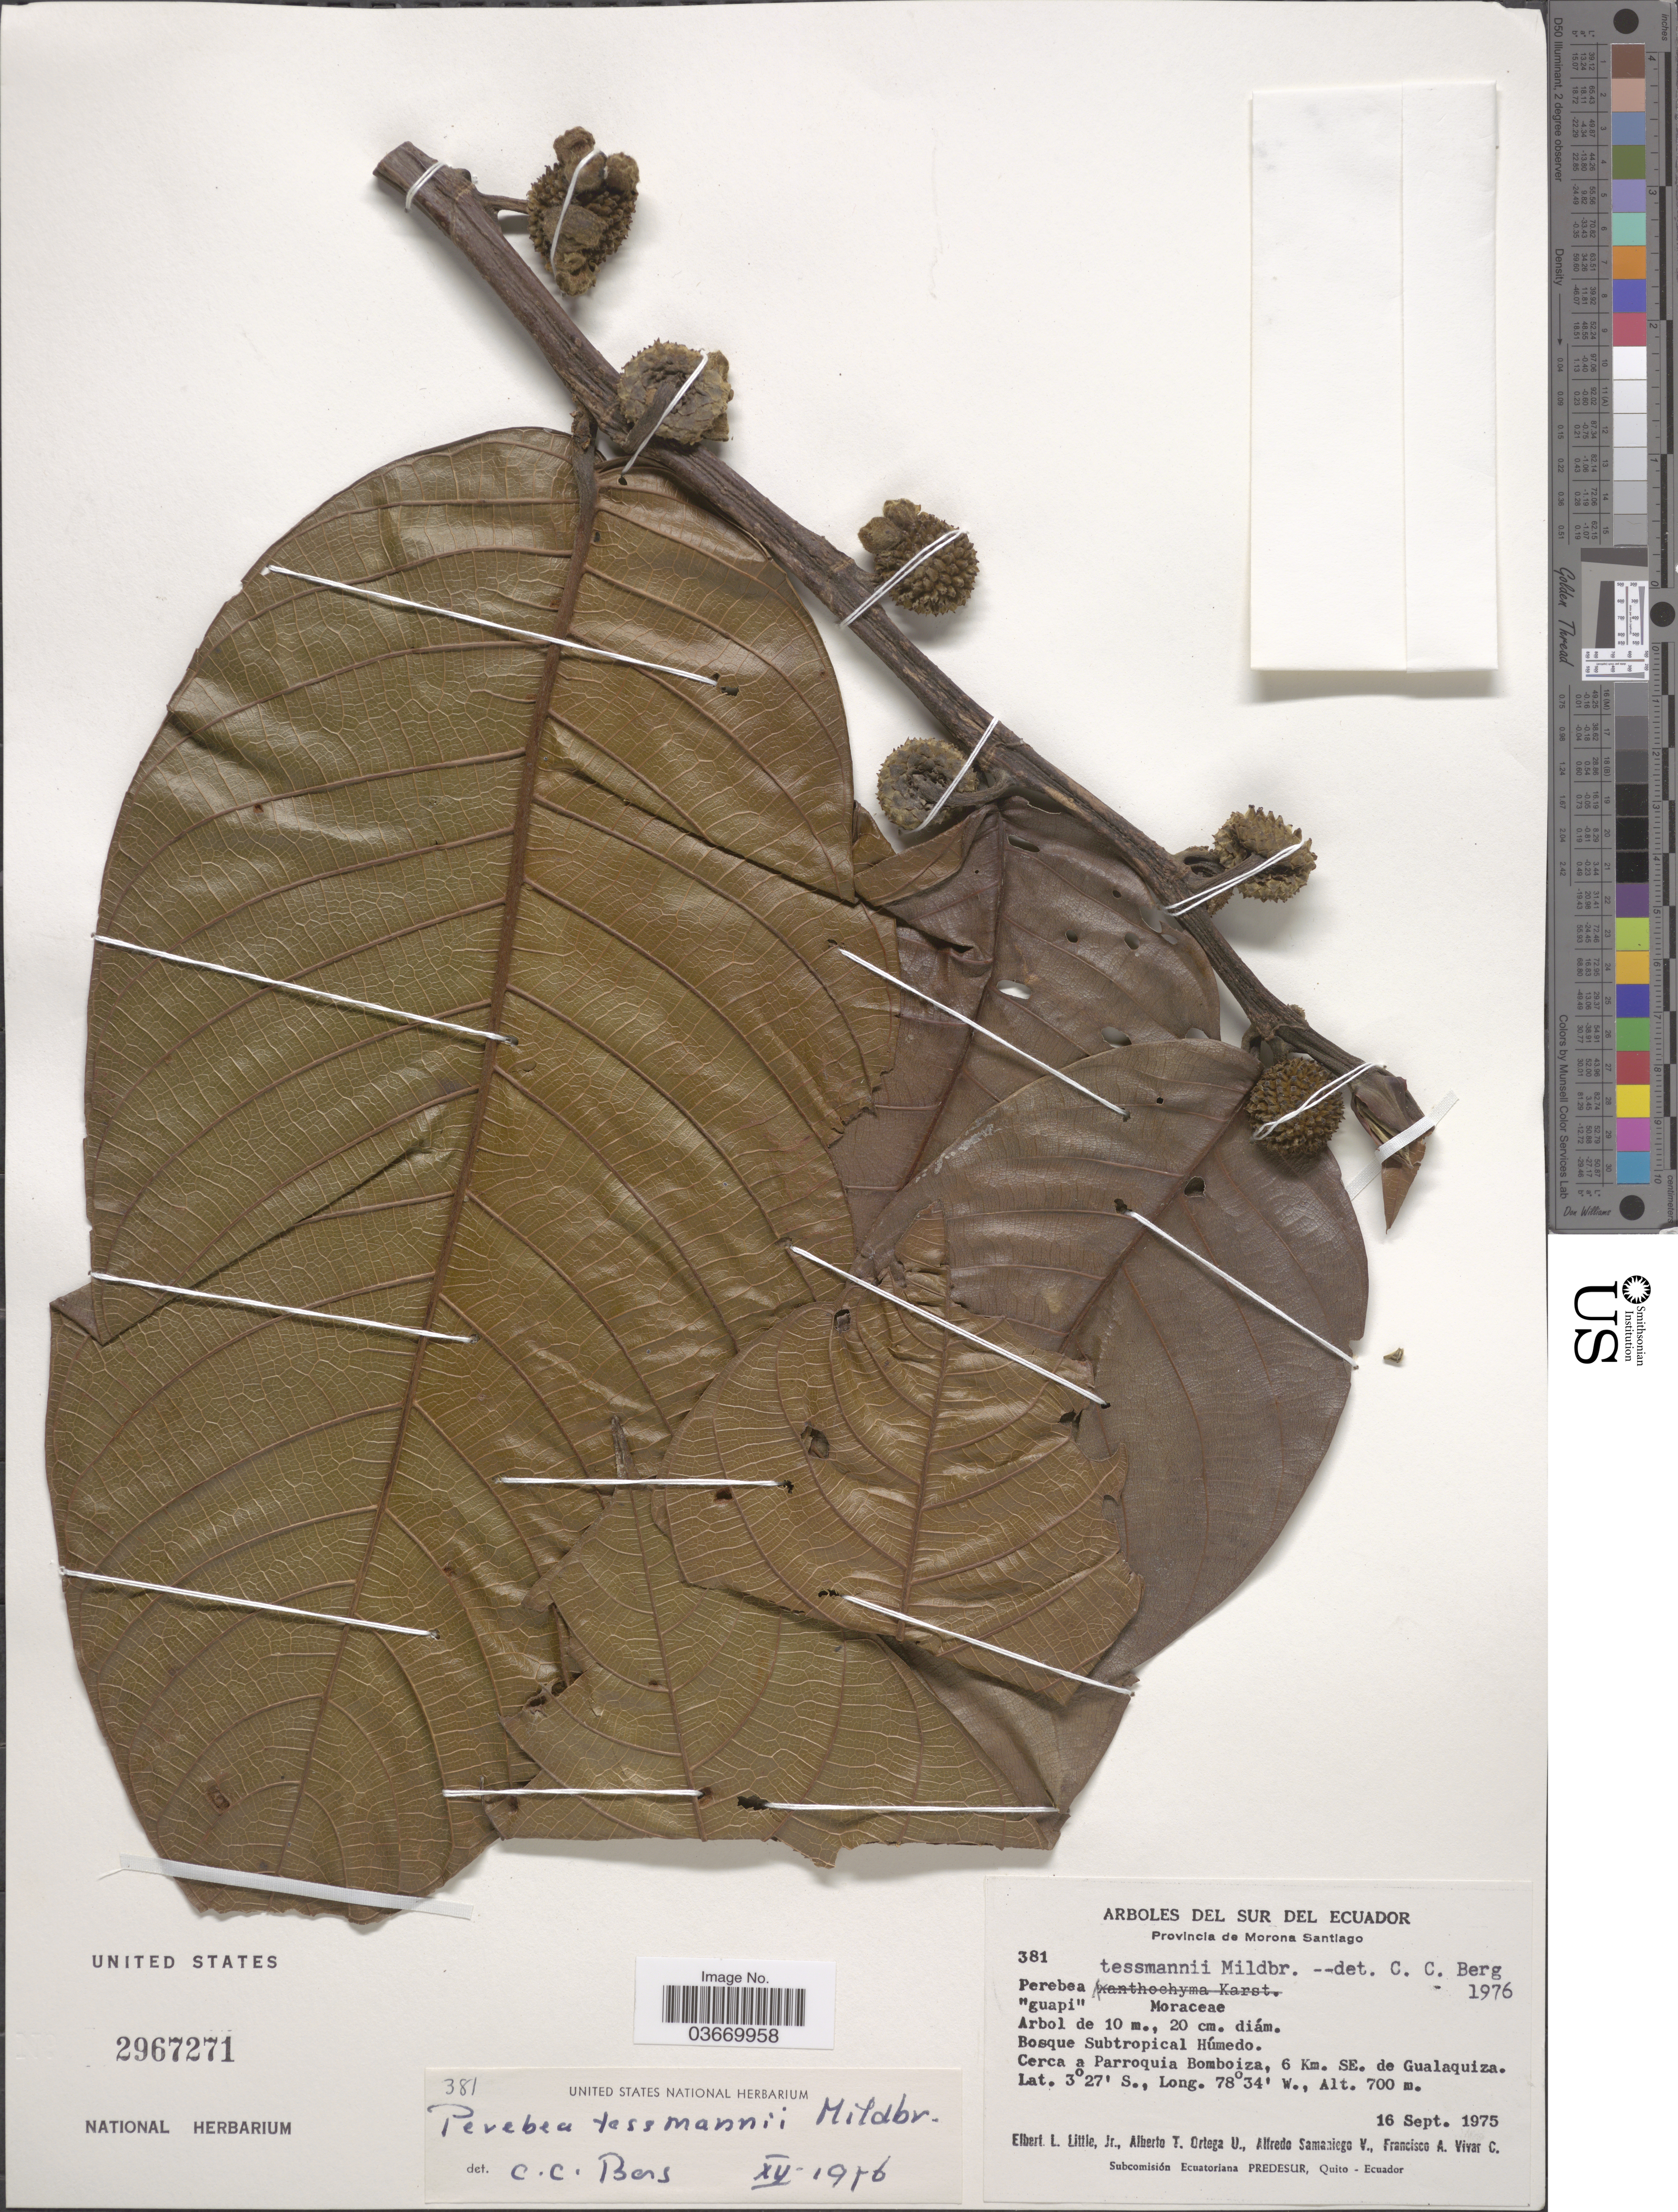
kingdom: Plantae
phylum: Tracheophyta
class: Magnoliopsida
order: Rosales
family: Moraceae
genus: Perebea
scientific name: Perebea tessmannii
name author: Mildbr.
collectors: E. L. Little, A. T. Ortega U., A. V. Samaniego & F. A. Vivar C.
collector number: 381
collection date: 1975-09-16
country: Ecuador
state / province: Morona-Santiago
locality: Del Sur del Ecuador. Bosque Subtropical Húmedo. Cerca a Parroquia Bomboiza, 6 Km. SE. de Gualaquiza.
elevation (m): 700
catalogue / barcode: US 2967271